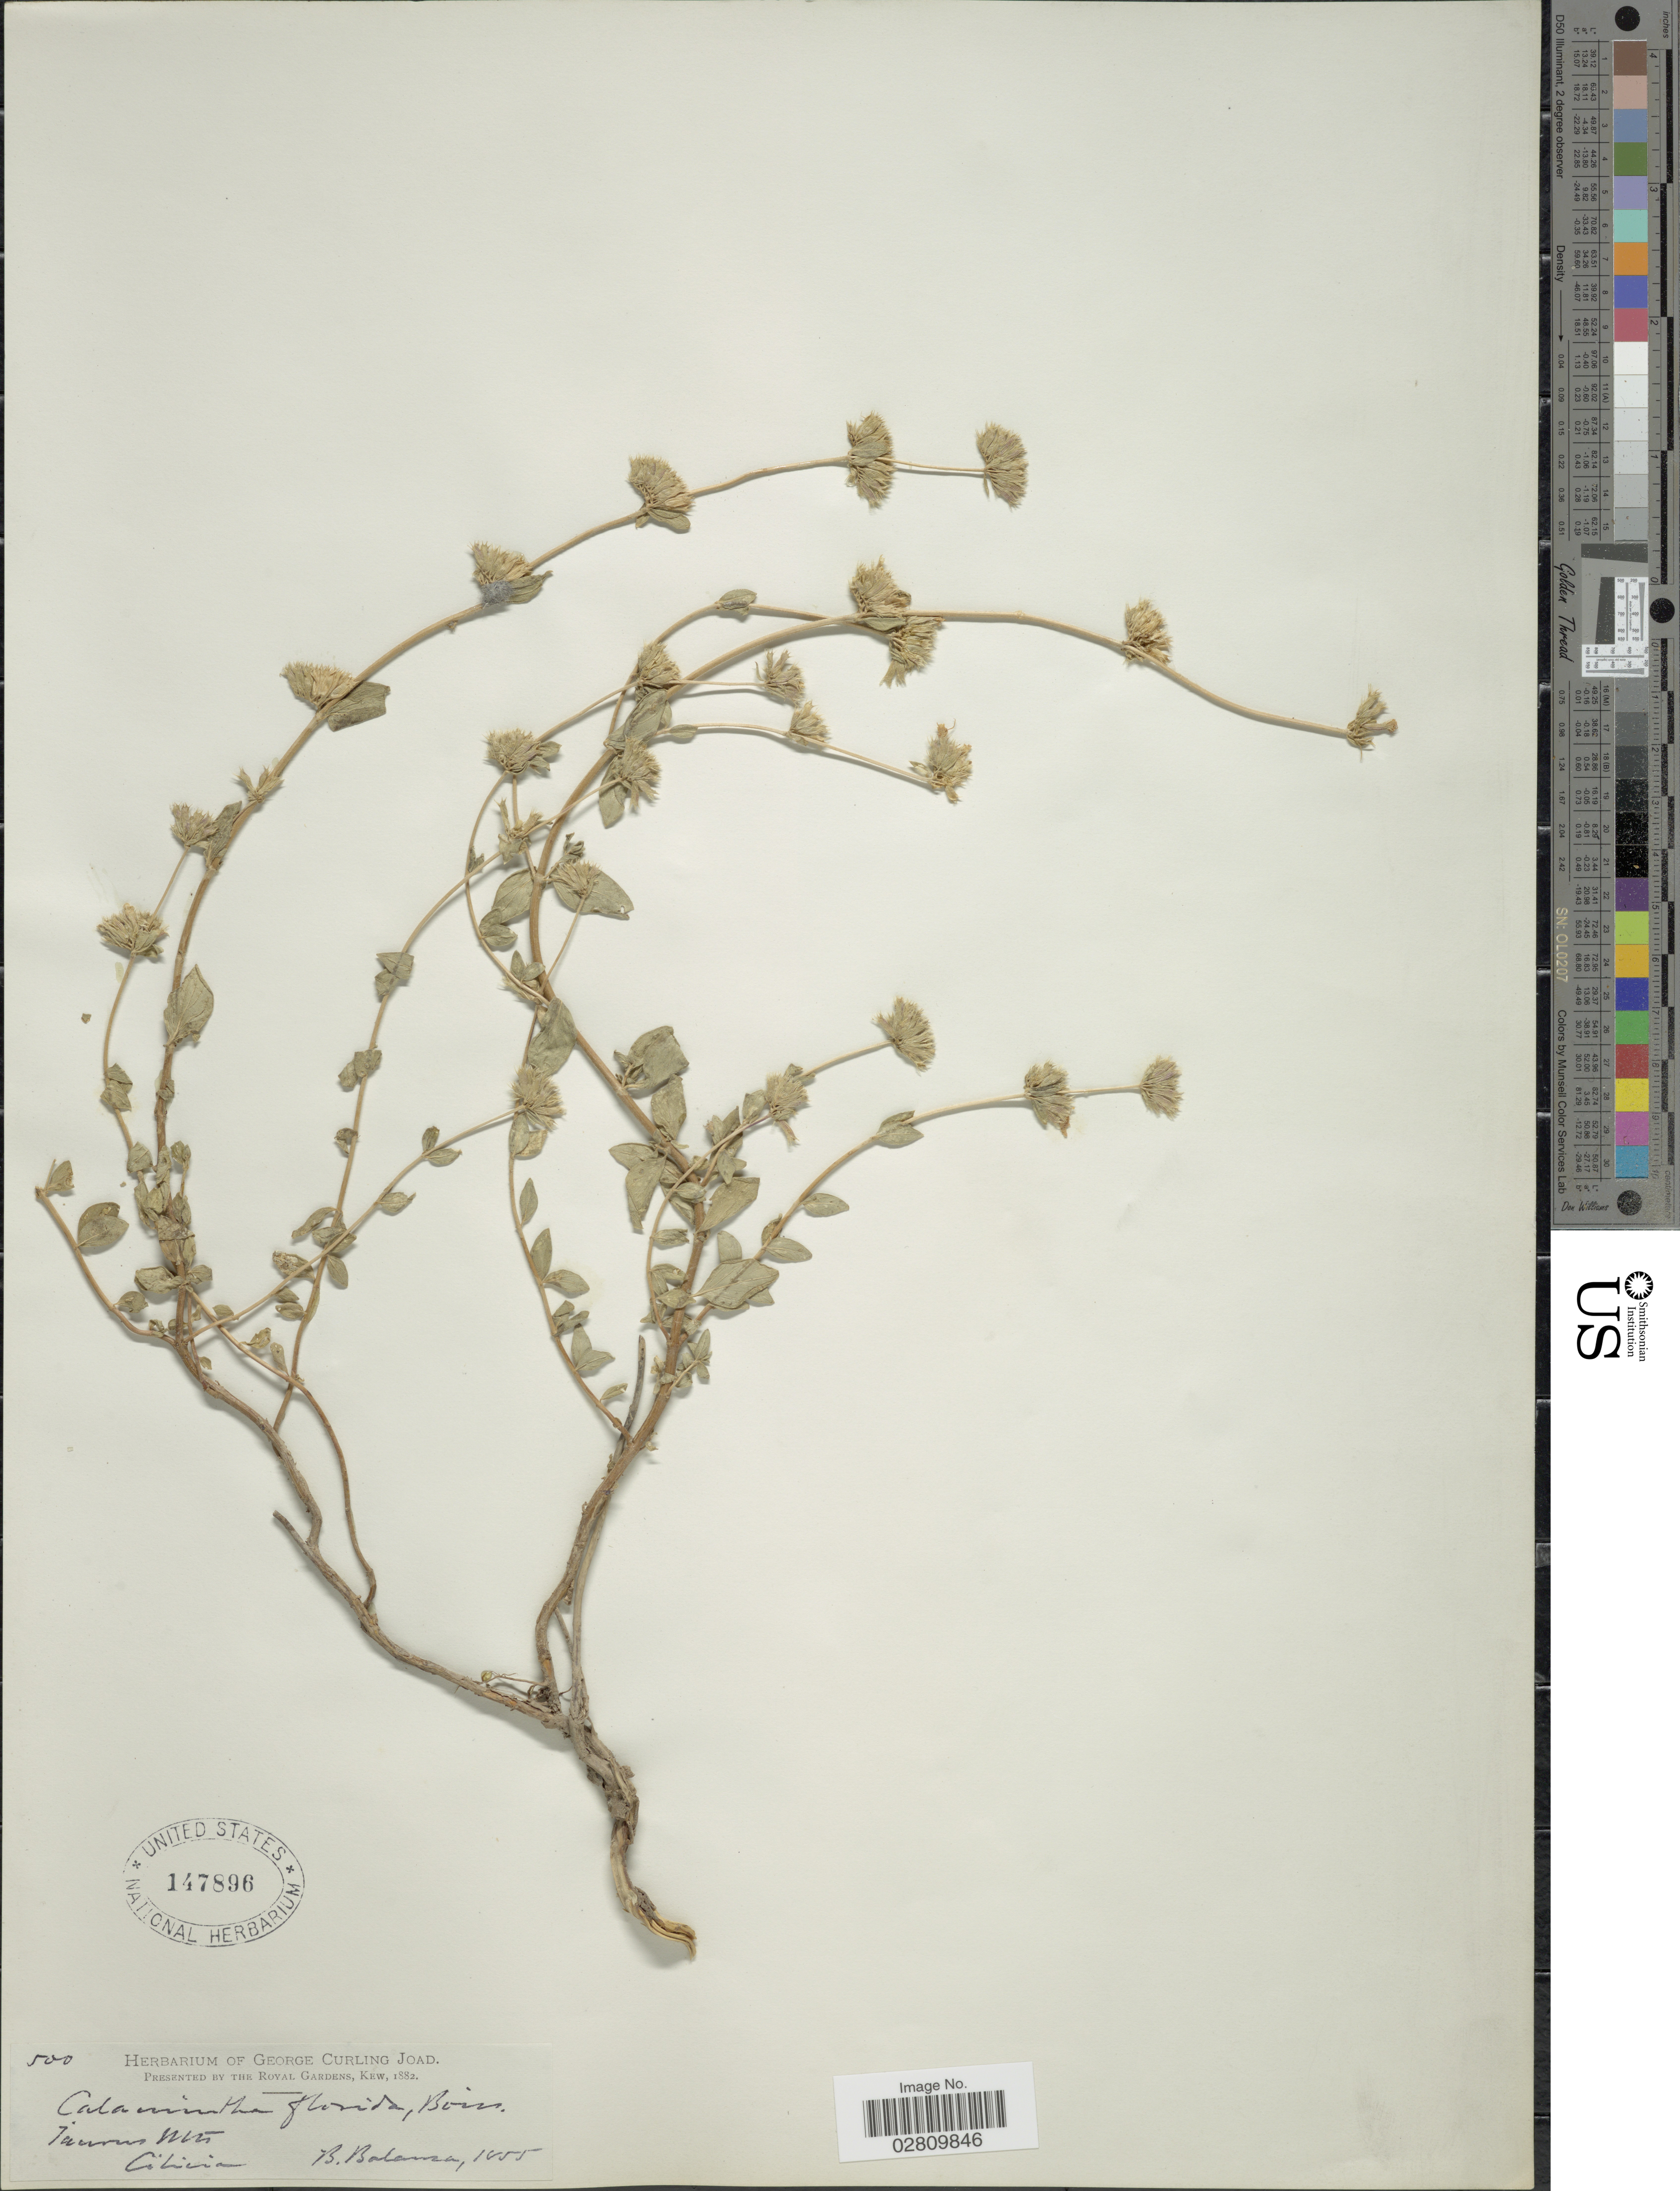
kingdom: Plantae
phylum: Tracheophyta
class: Magnoliopsida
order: Lamiales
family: Lamiaceae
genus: Calamintha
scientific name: Calamintha florida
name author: Boiss.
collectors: B. Balansa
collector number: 500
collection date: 1855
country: Turkey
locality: Taurus Mts. Cilicia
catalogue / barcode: US 147896